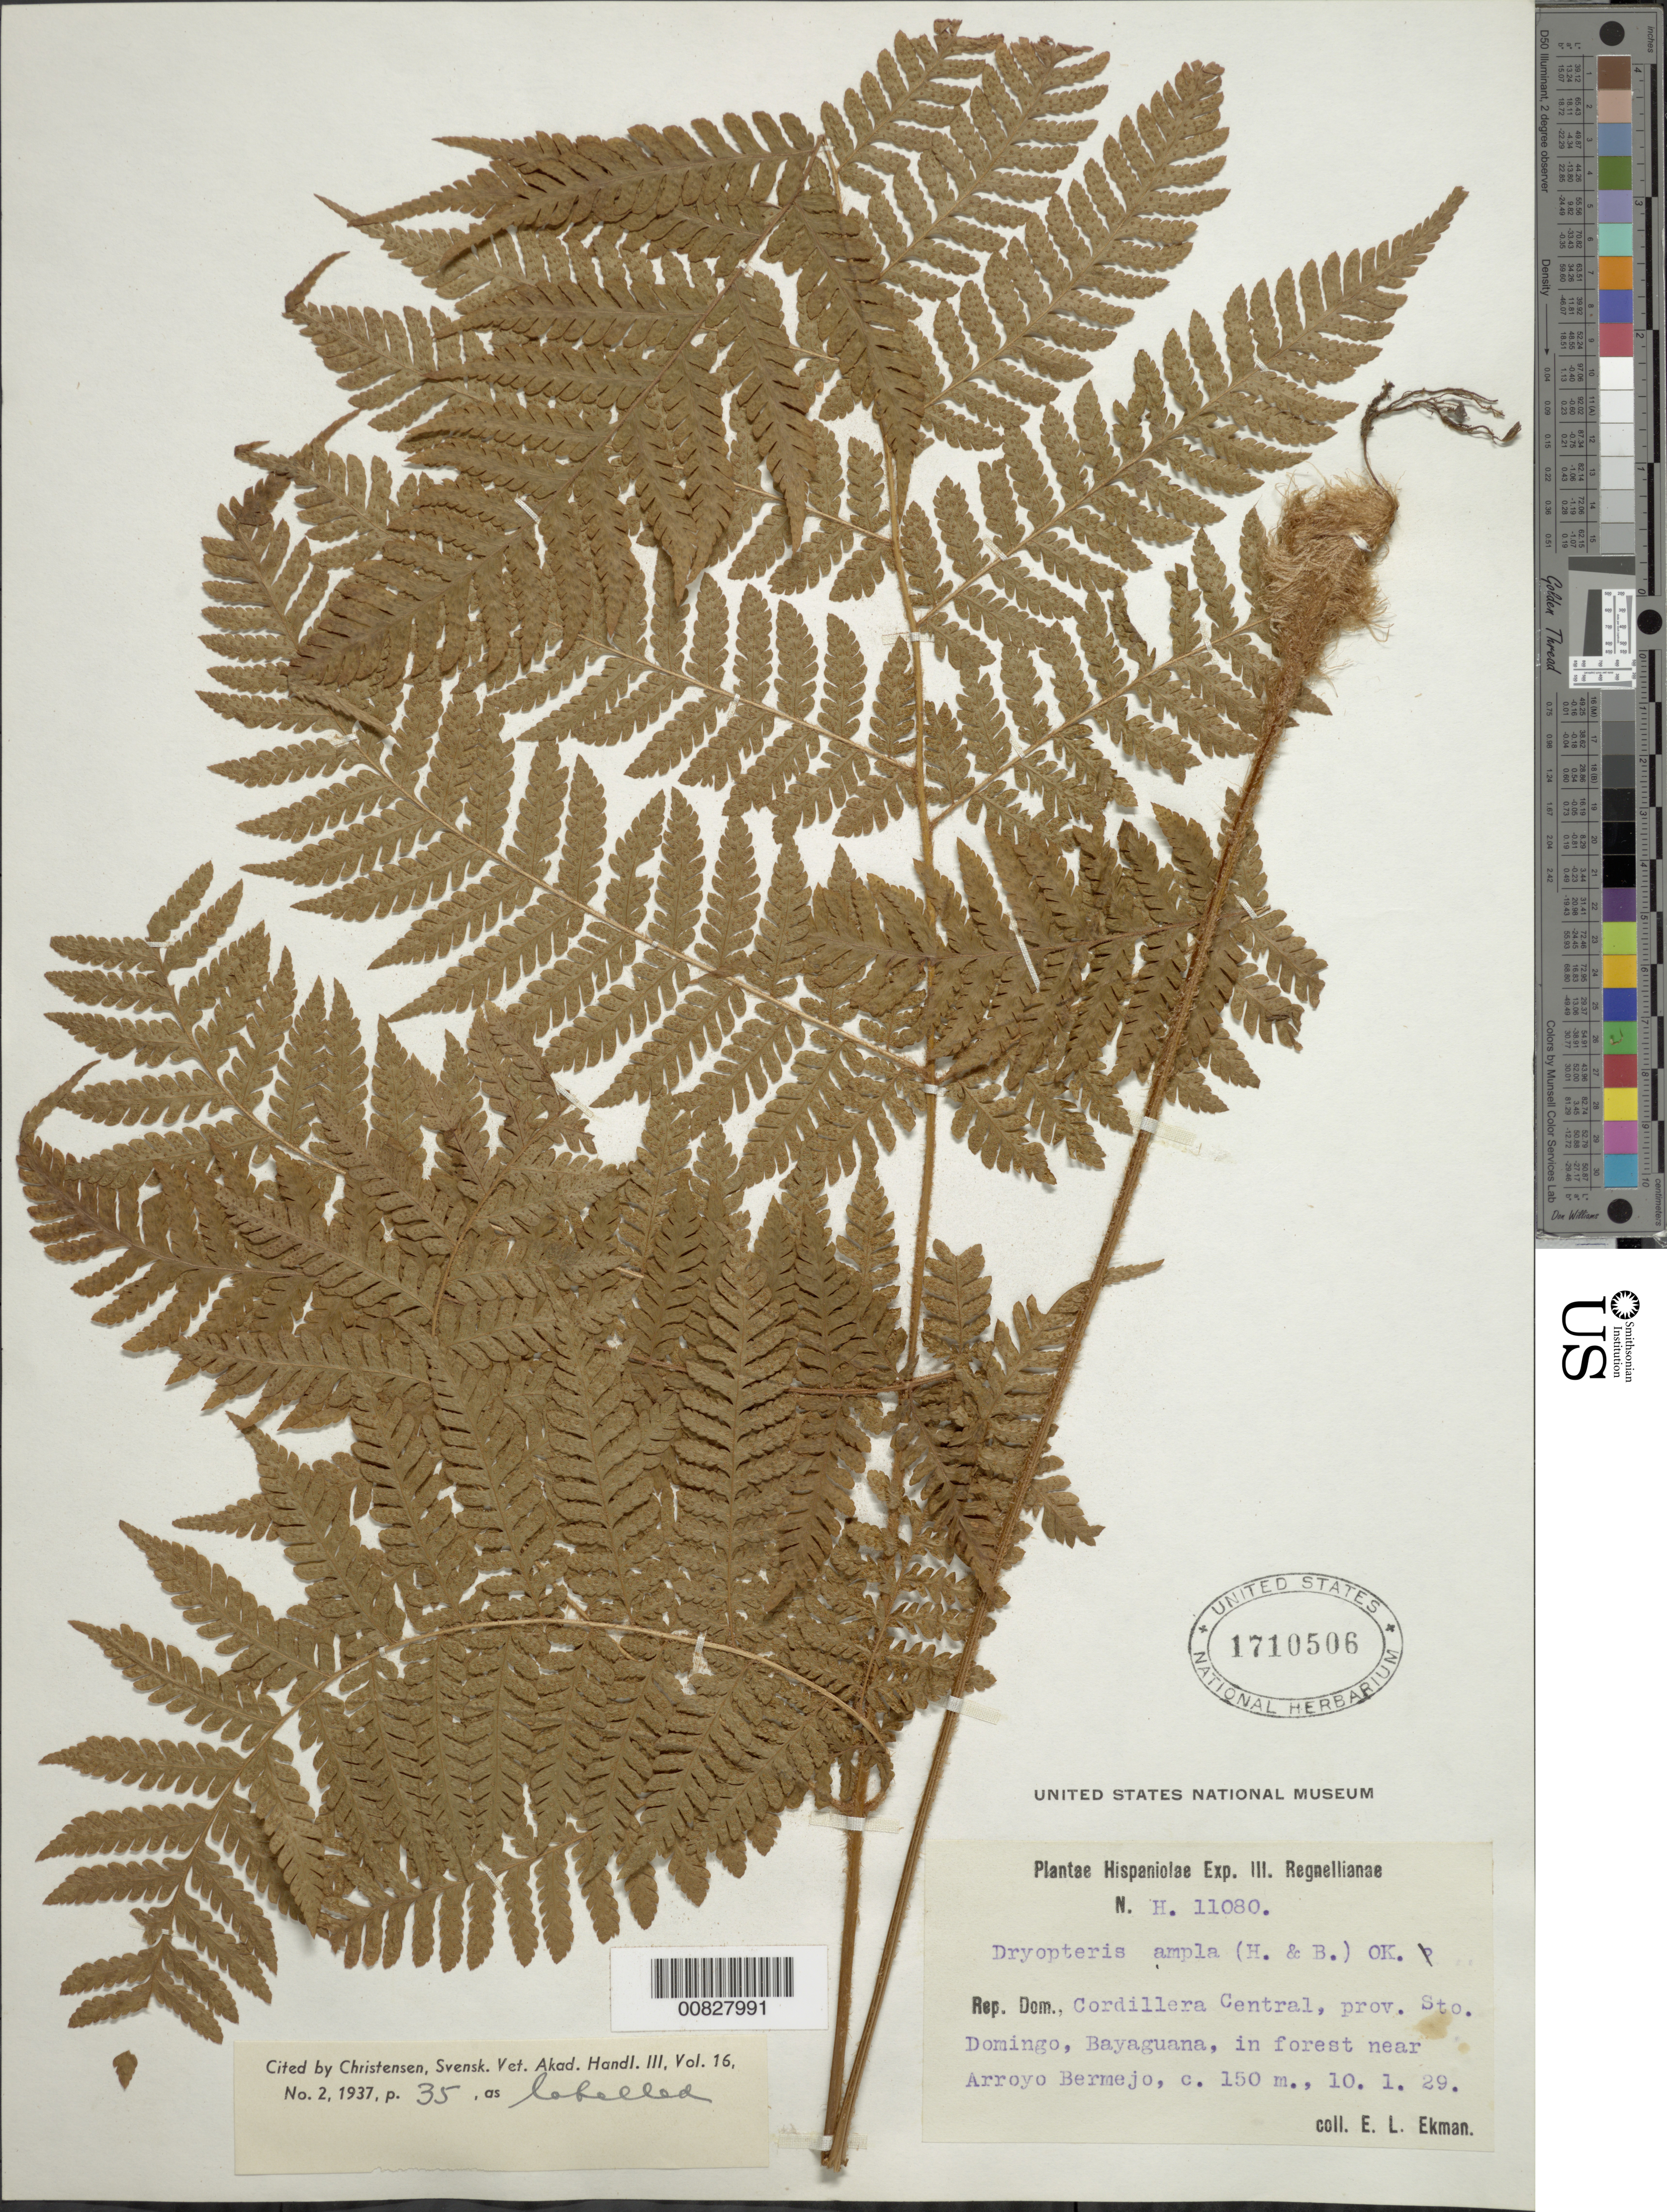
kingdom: Plantae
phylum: Tracheophyta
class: Polypodiopsida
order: Polypodiales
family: Dryopteridaceae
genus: Ctenitis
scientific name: Ctenitis sloanei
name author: (Poepp. ex Spreng.) C.V. Morton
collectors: E. L. Ekman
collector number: H 11080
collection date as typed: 10 Jan 1929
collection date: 1929-01-10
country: Dominican Republic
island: Hispaniola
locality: Prov. Santo Domingo, Cordillera Central, Bayaguanna, near Arroyo Bermejo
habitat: Forest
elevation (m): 150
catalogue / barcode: US 1710506